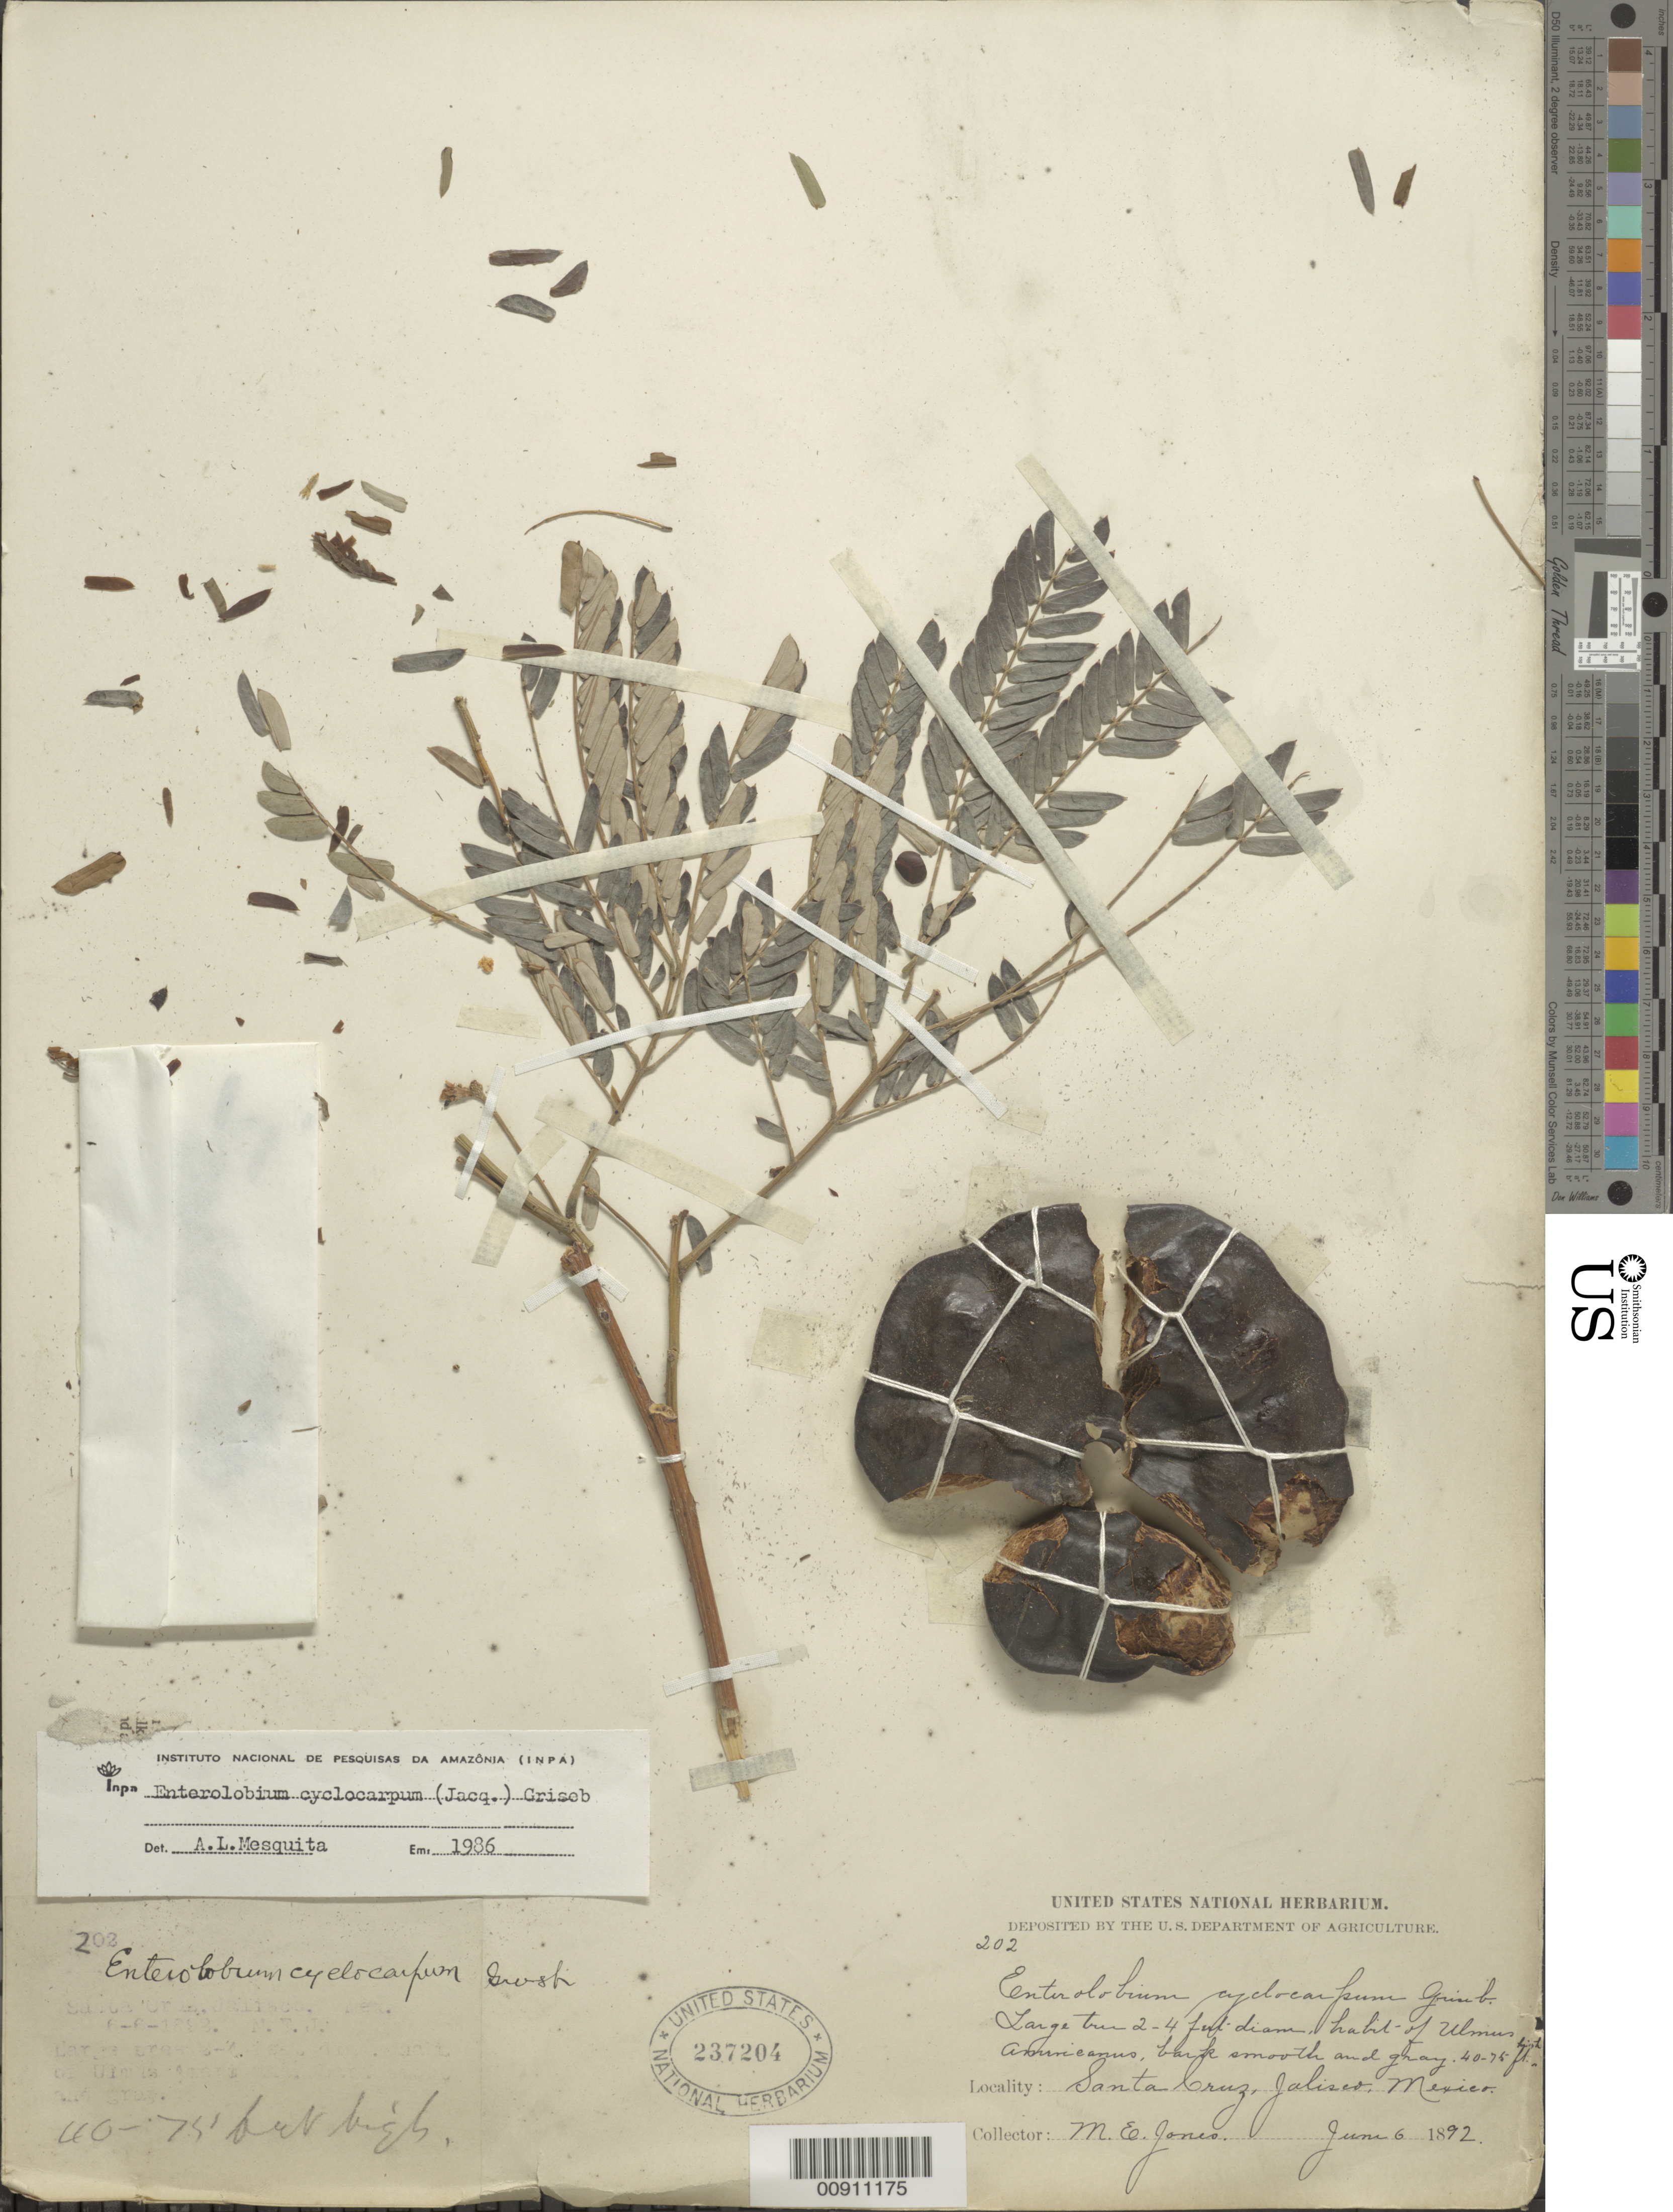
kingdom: Plantae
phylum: Tracheophyta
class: Magnoliopsida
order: Fabales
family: Fabaceae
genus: Enterolobium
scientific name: Enterolobium cyclocarpum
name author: (Jacq.) Griseb.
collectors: M. E. Jones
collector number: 202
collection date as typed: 06 Jun 1892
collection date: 1892-06-06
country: Mexico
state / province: Jalisco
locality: Santa Cruz, Jalisco.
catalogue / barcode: US 237204